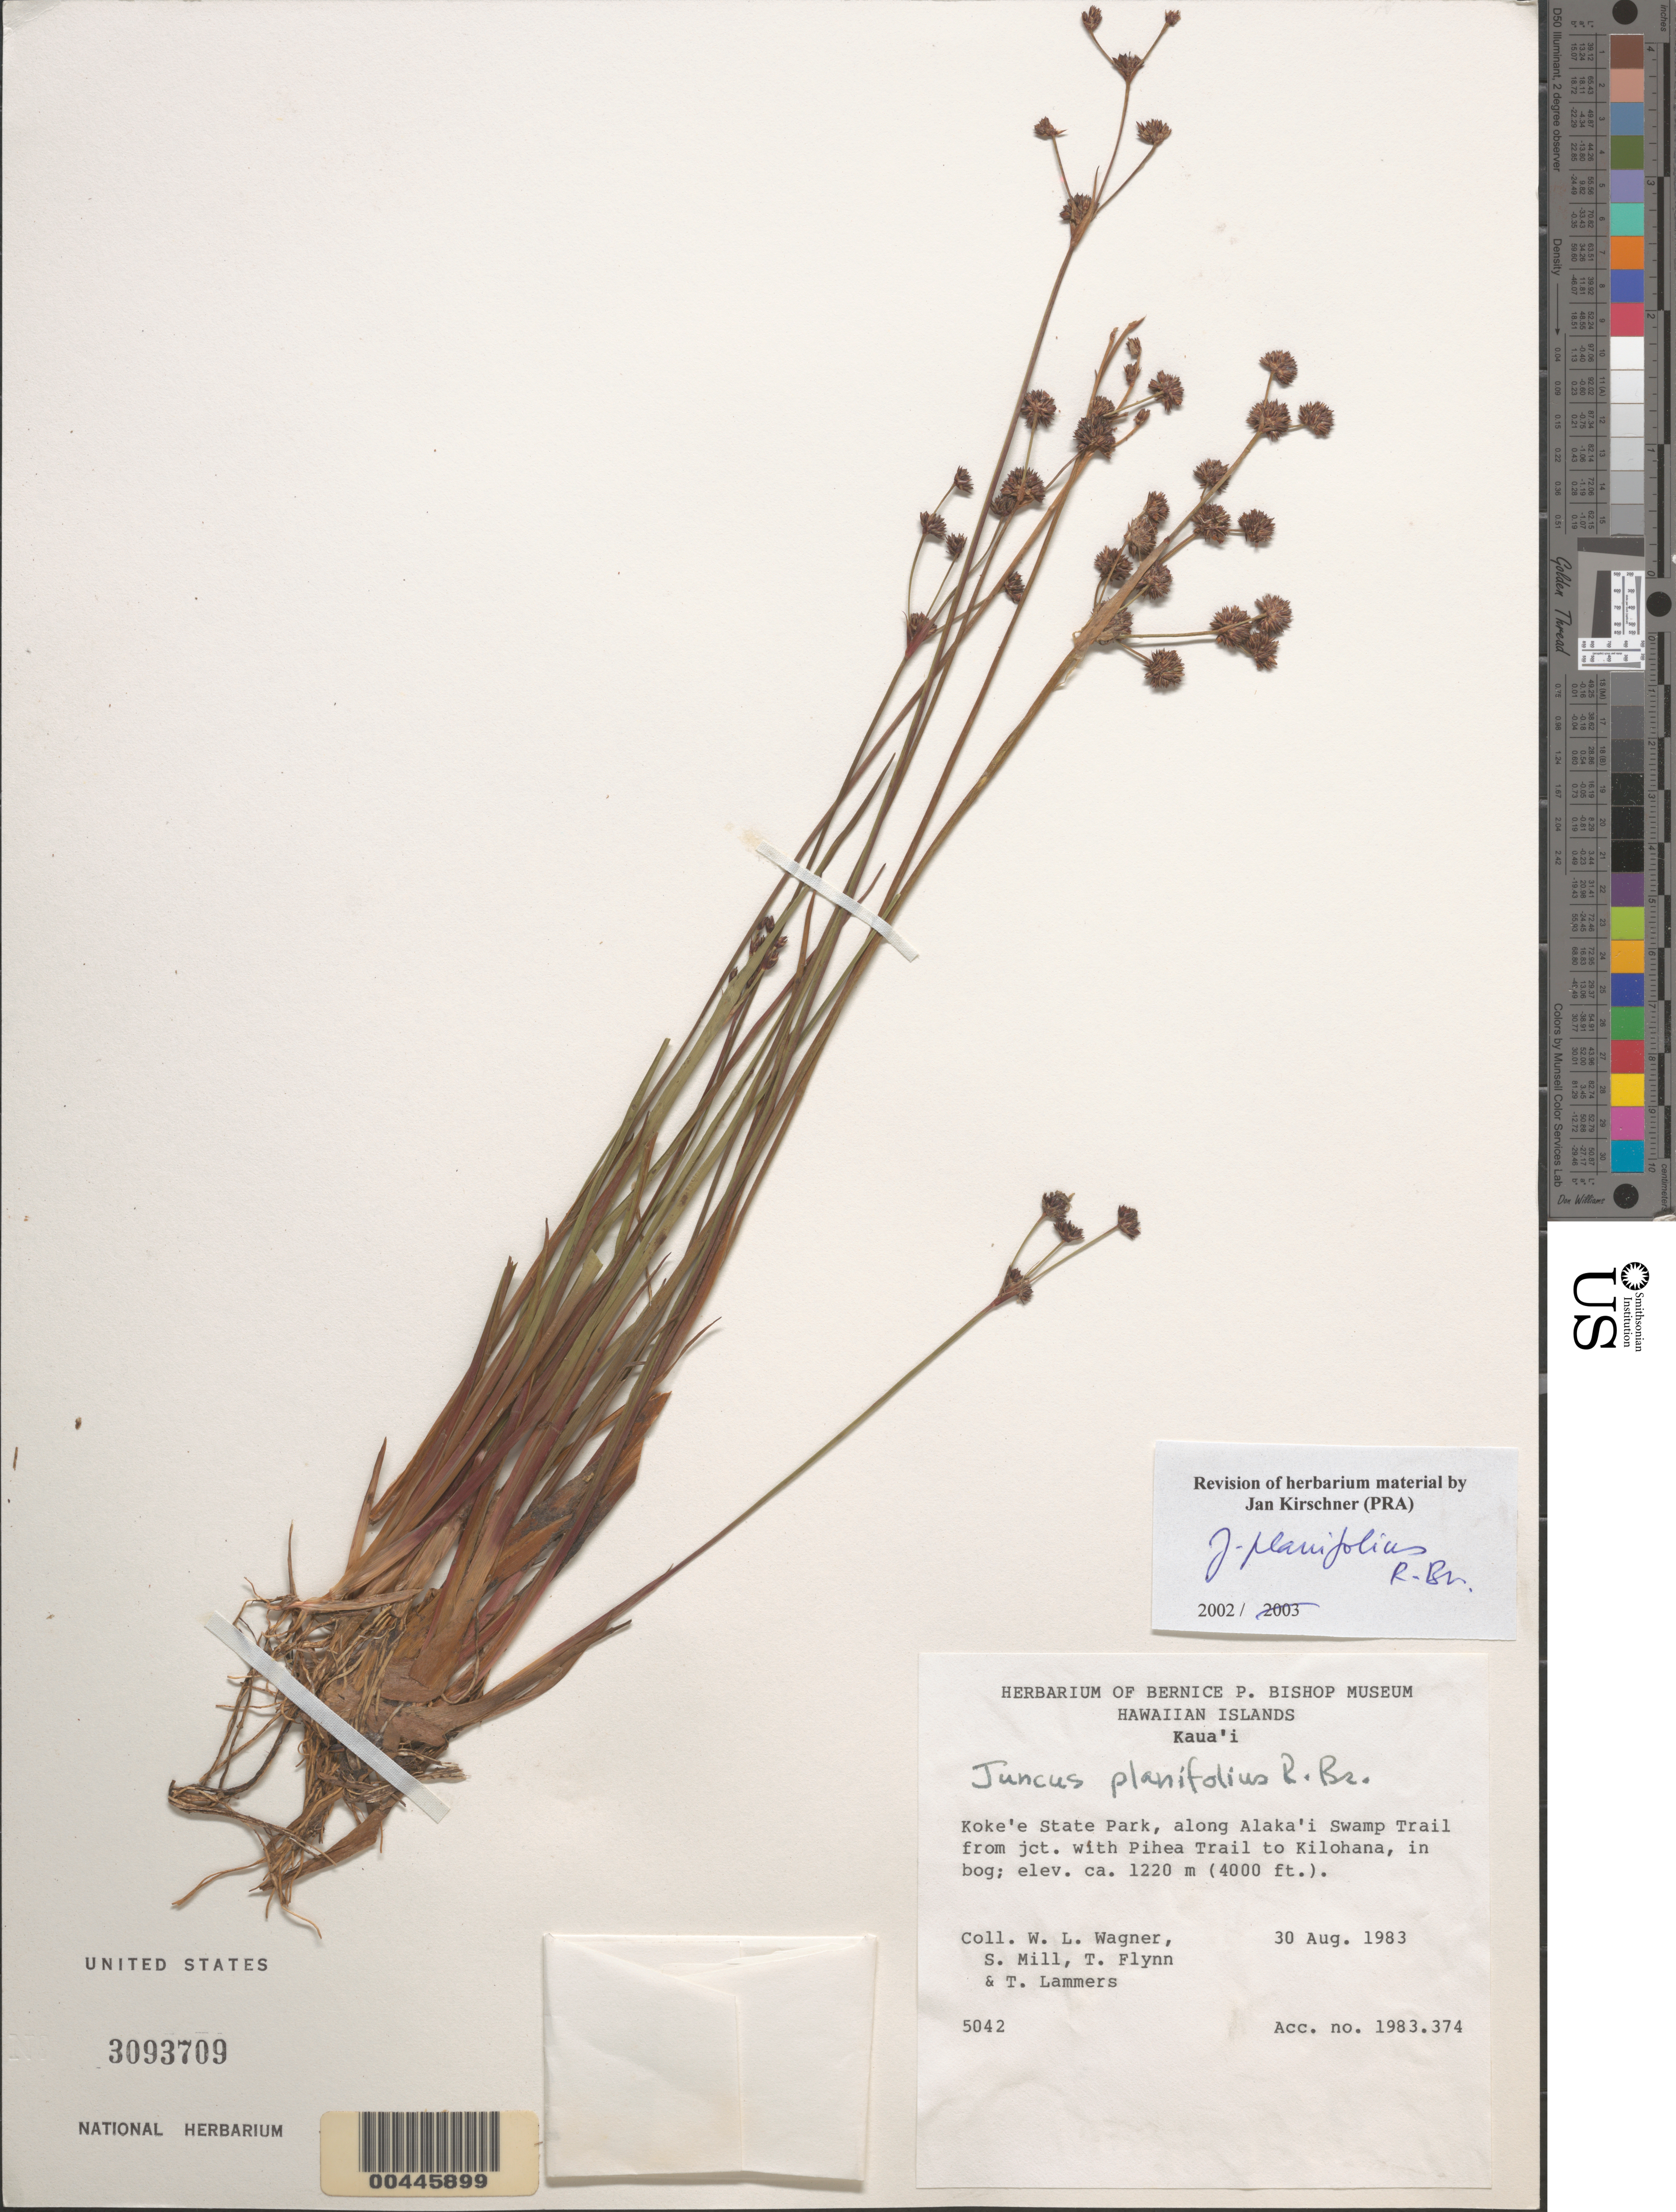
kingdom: Plantae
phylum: Tracheophyta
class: Liliopsida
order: Poales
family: Juncaceae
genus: Juncus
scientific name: Juncus planifolius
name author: R. Br.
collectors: W. L. Wagner, S. W. Miller, T. W. Flynn & T. G. Lammers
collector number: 5042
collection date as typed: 30 Aug 1983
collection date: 1983-08-30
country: United States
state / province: Hawaii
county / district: Kauai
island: Kaua'i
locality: Kokee State Park, along Alakai Swamp Trail from jct. with Pihea Trail to Kilohana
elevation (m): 1220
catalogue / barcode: US 3093709